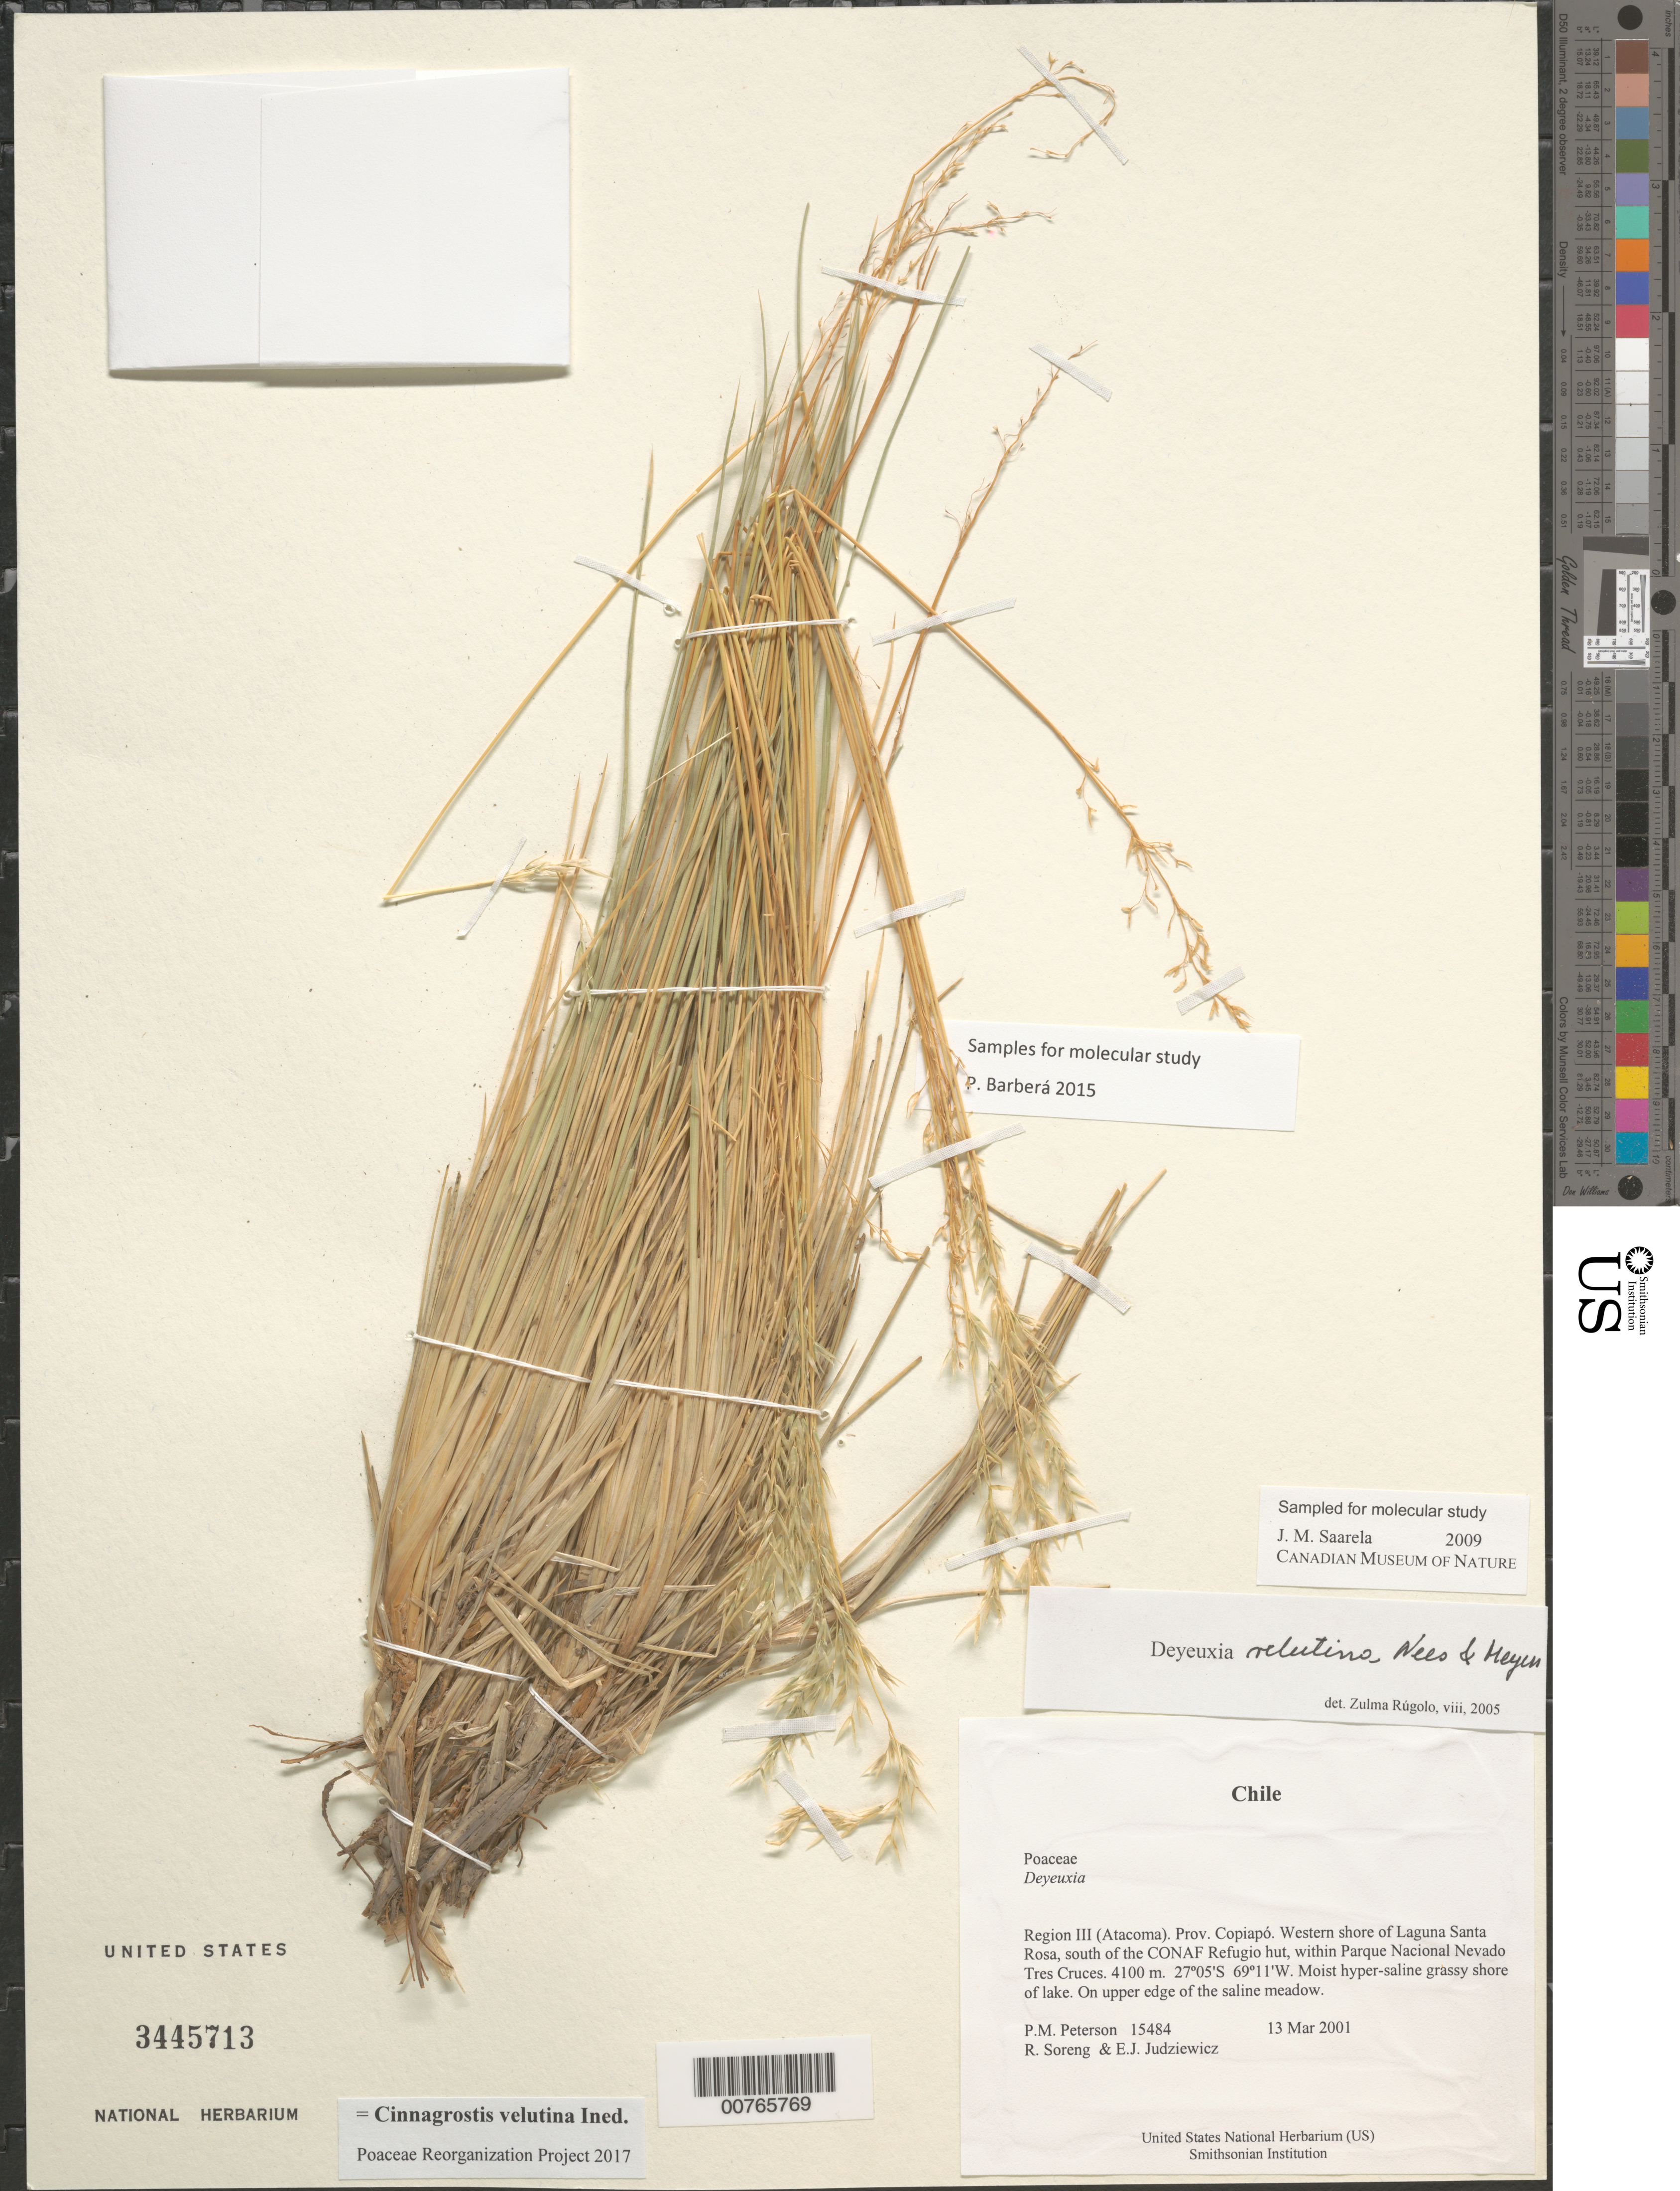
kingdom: Plantae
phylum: Tracheophyta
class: Liliopsida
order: Poales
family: Poaceae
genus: Cinnagrostis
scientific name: Cinnagrostis velutina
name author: (Nees & Meyen) P.M. Peterson et al.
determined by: Poaceae Reorganization Project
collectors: P. M. Peterson, R. J. Soreng & E. J. Judziewicz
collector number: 15484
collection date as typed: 13 Mar 2001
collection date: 2001-03-13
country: Chile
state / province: Atacama (III)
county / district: Copiapó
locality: Western shore of Laguna Santa Rosa, south of the CONAF Refugio hut, within Parque Nacional Nevado Tres Cruces.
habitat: Moist hyper-saline grassy shore of lake.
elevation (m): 4100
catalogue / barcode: US 3445713